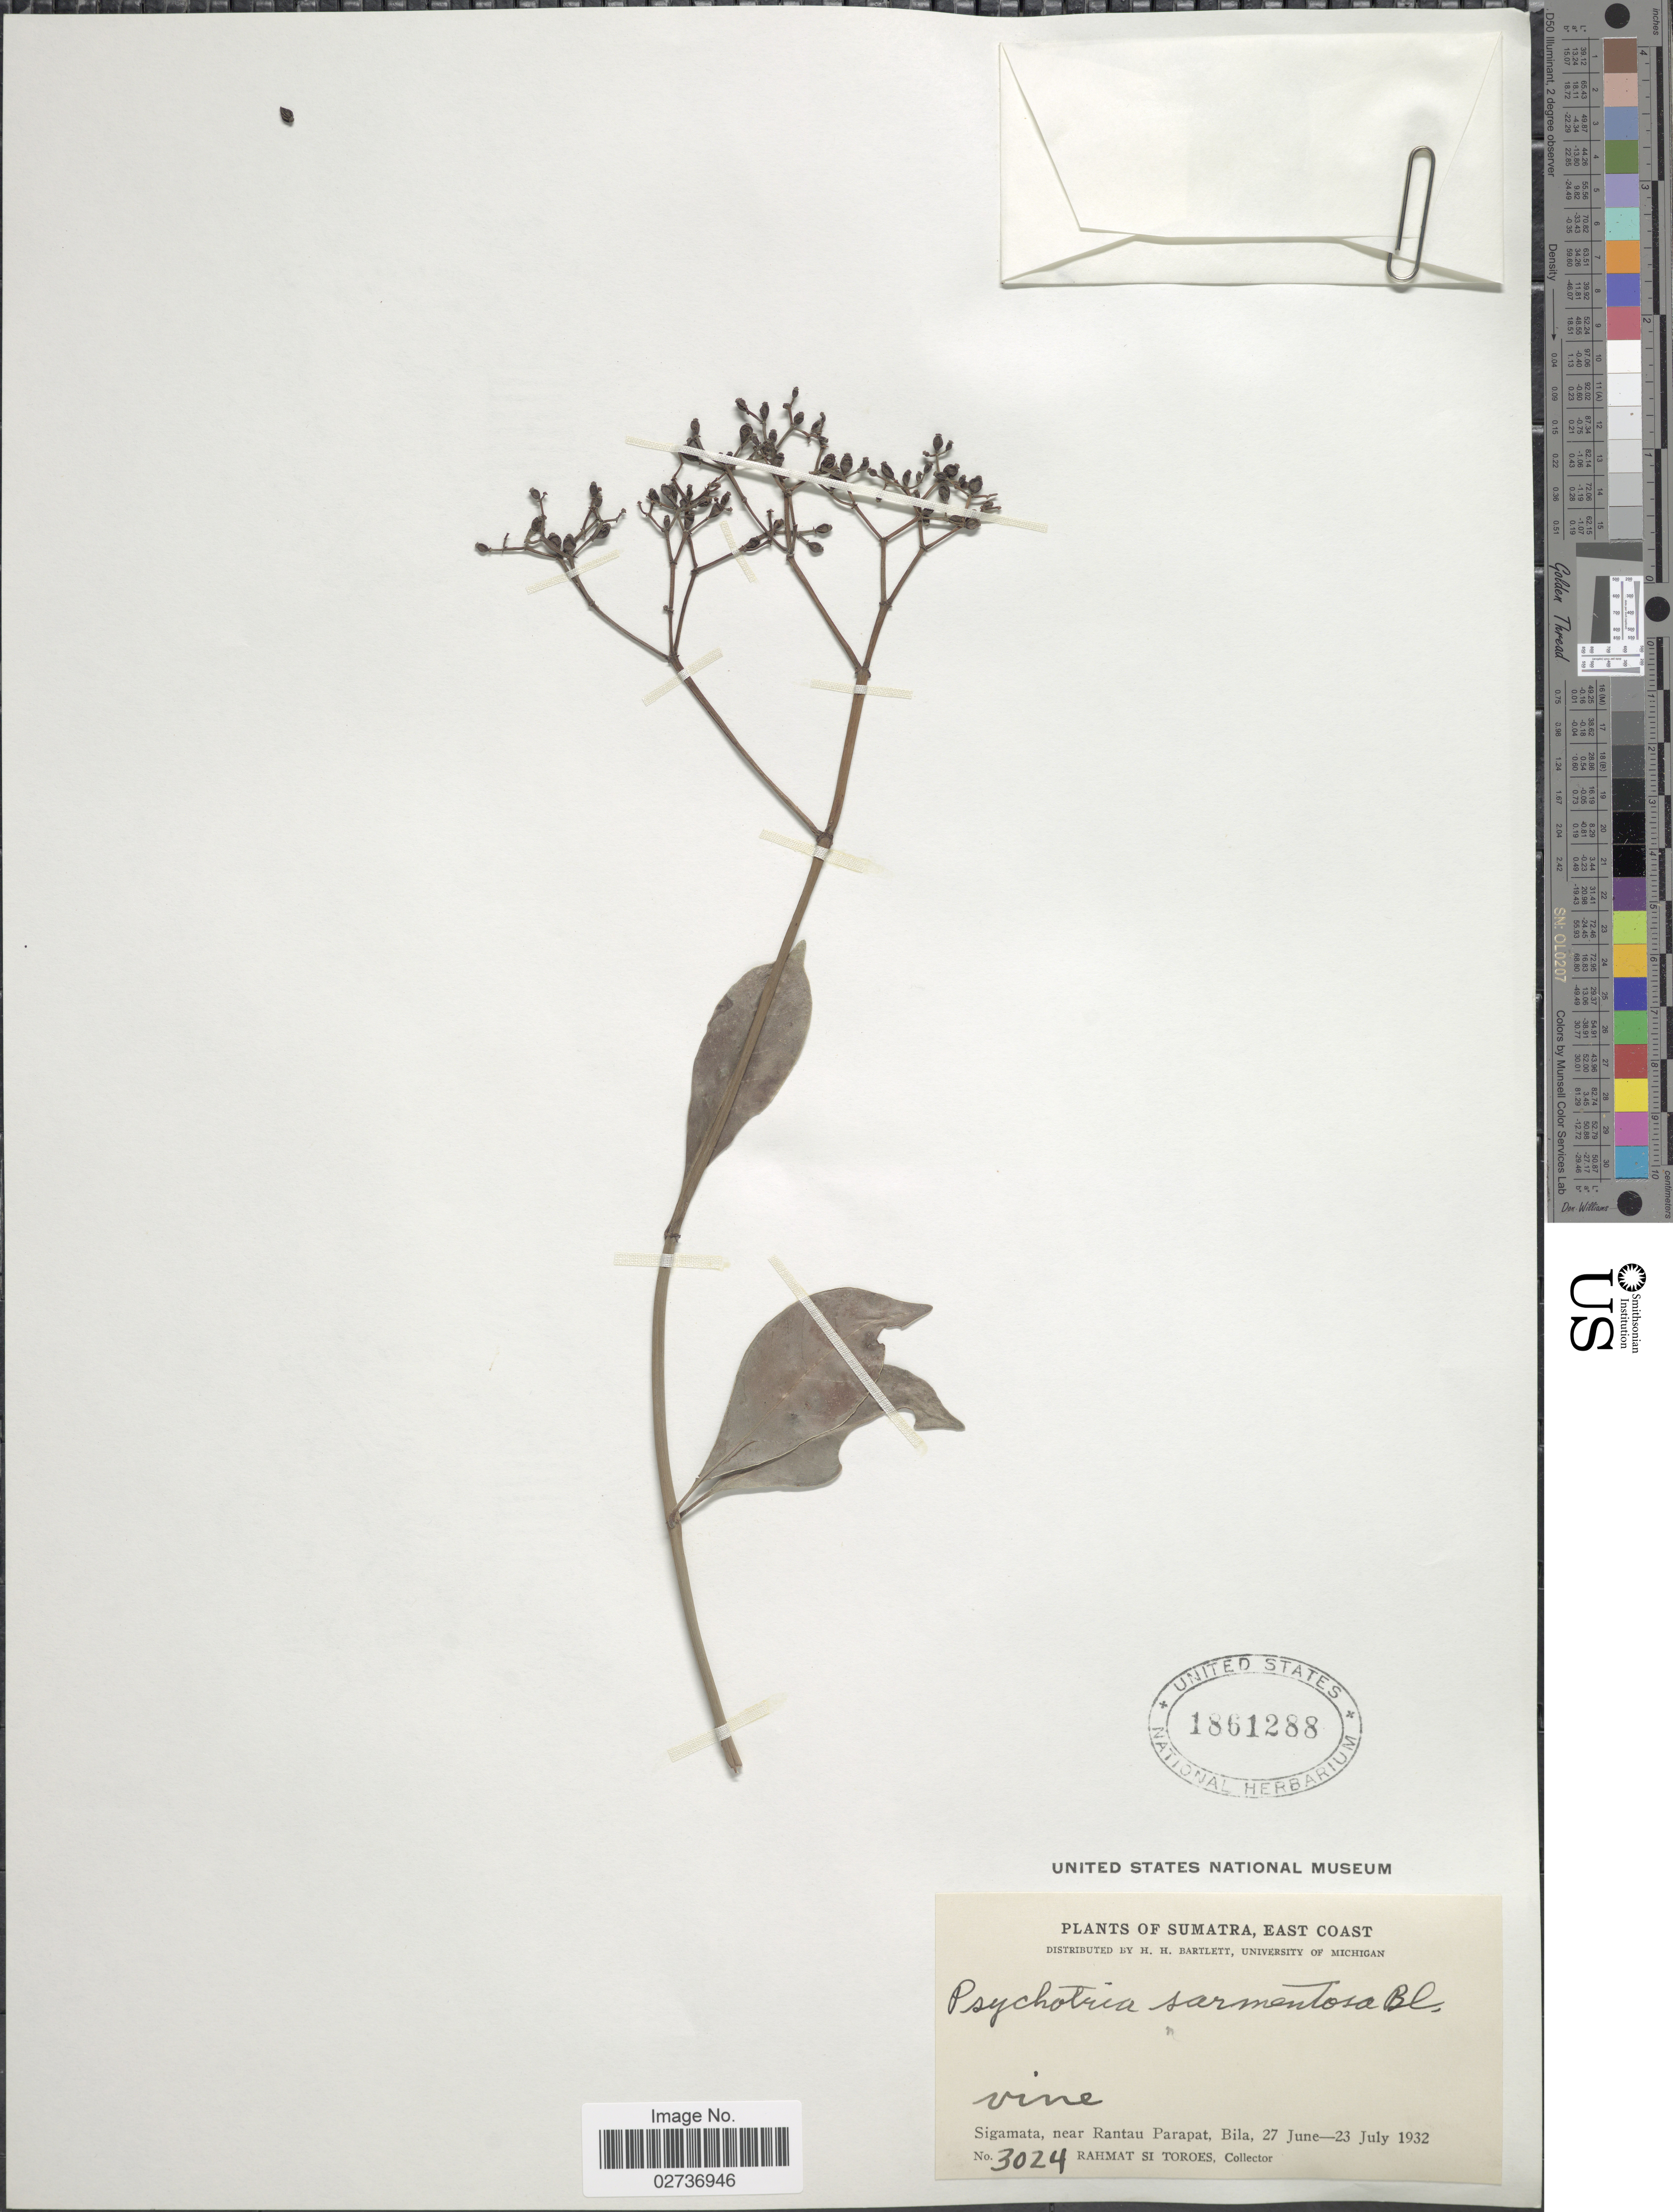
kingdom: Plantae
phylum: Tracheophyta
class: Magnoliopsida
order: Gentianales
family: Rubiaceae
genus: Psychotria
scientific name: Psychotria sarmentosa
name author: Blume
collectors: Rahmat Si Boeea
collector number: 3024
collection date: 1932-06-27/1932-07-23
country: Indonesia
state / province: Sumatra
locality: Sumatra, East Coast. Sigamata, near Rantau Parapat, Bila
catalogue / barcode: US 1861288